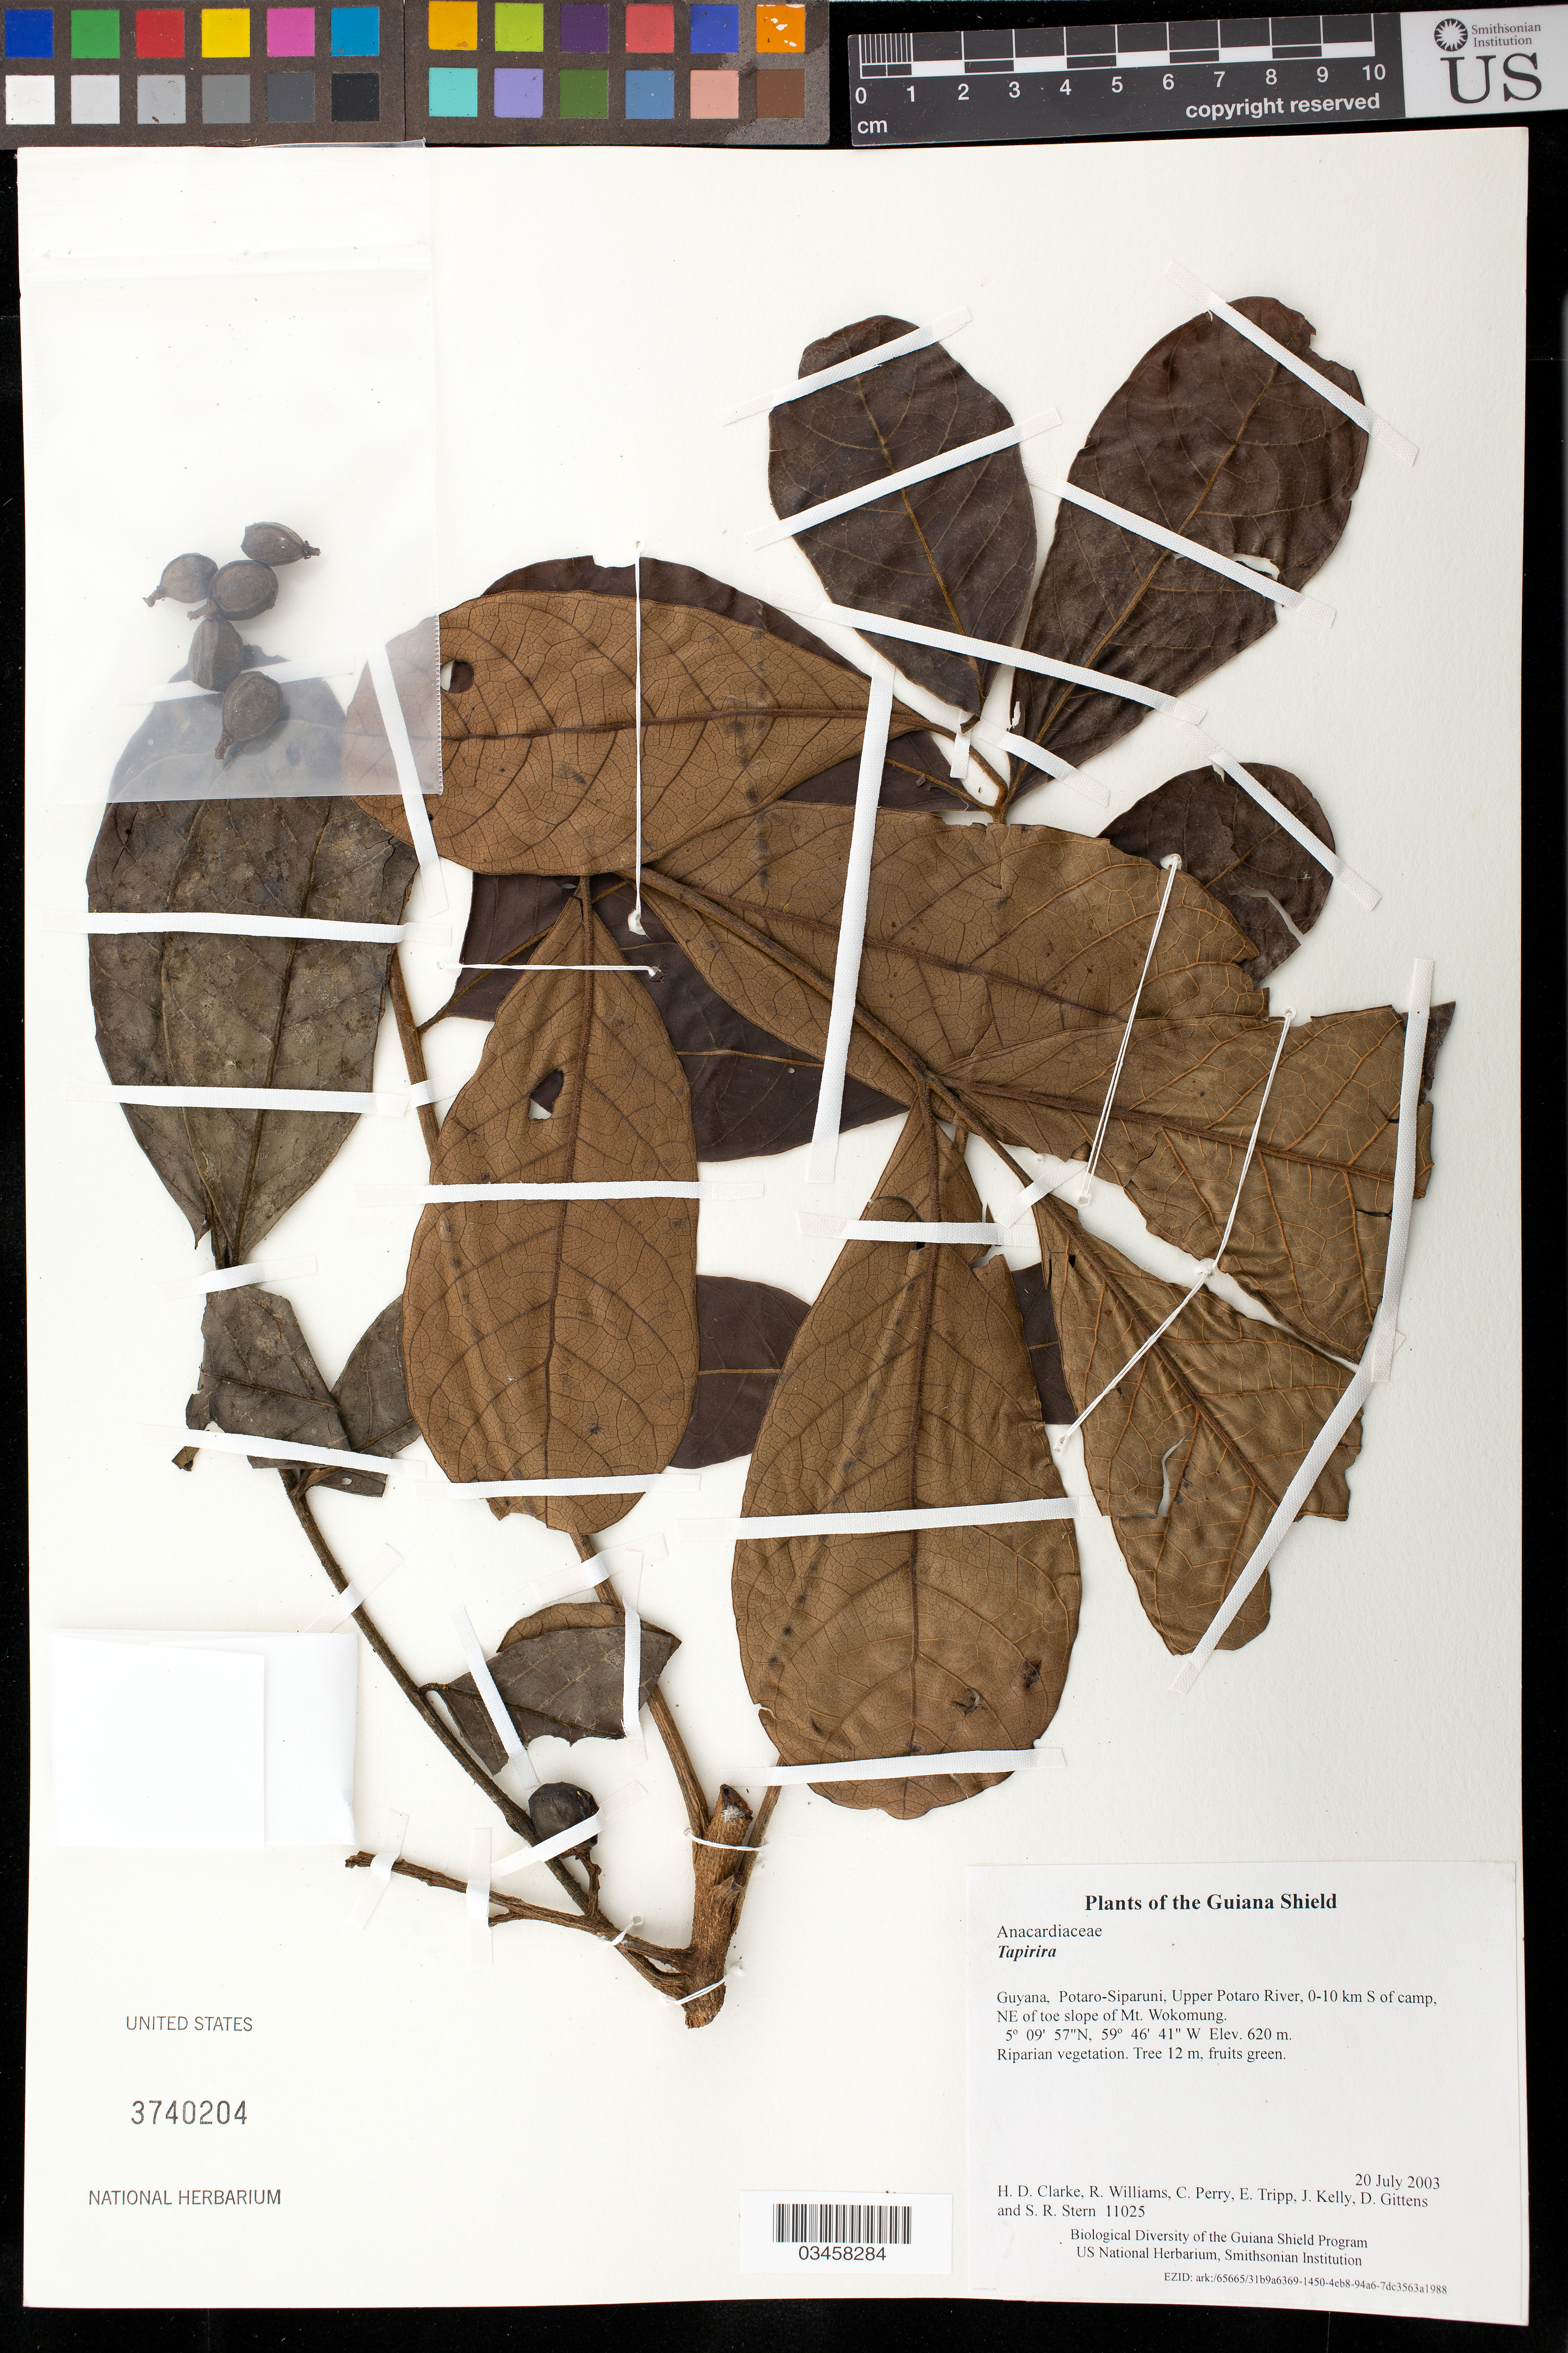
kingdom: Plantae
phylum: Tracheophyta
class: Magnoliopsida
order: Sapindales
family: Anacardiaceae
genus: Tapirira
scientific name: Tapirira obtusa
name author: (Benth.) J.D. Mitch.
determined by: Mitchell, John D.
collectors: H. D. Clarke, R. Williams, C. Perry, E. Tripp, J. Kelly, D. Gittens & S. R. Stern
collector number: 11025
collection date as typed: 20 July 2003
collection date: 2003-07-20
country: Guyana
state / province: Potaro-Siparuni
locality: Upper Potaro River, 0-10 km S of camp, NE of toe slope of Mt. Wokomung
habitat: Riparian vegetation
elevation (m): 620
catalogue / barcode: US 3740204